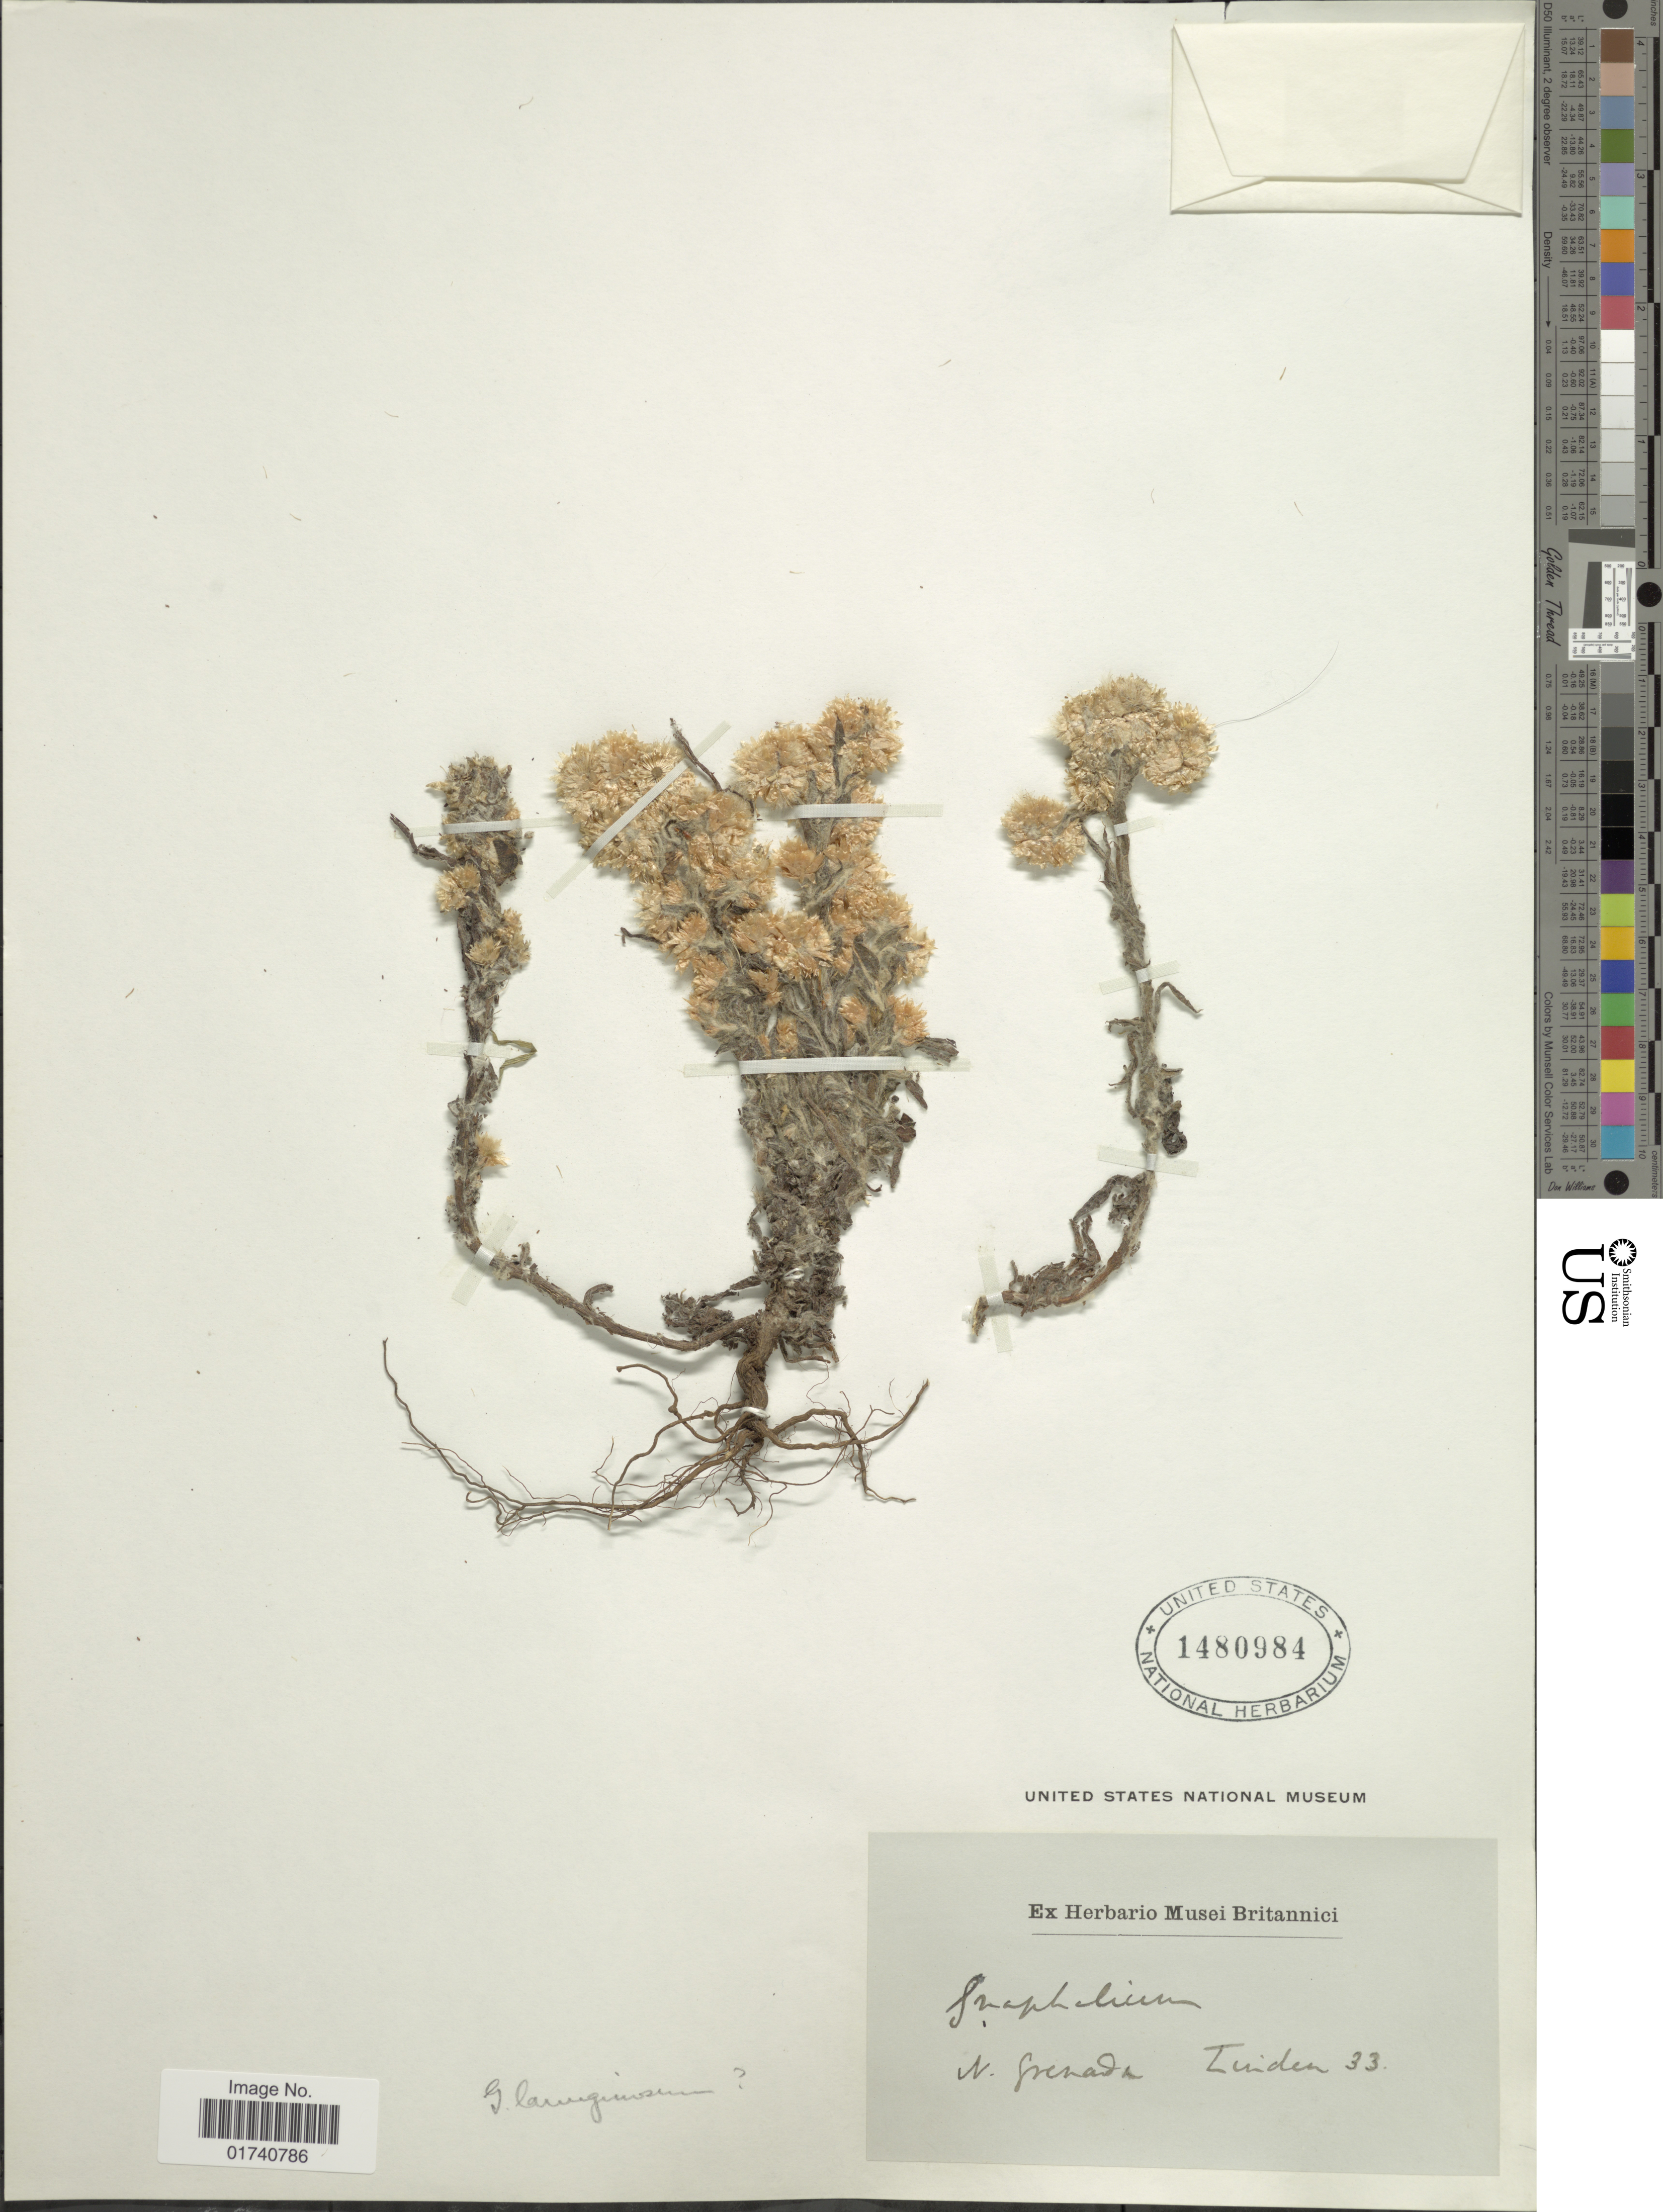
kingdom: Plantae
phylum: Tracheophyta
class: Magnoliopsida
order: Asterales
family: Asteraceae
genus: Pseudognaphalium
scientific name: Pseudognaphalium lanuginosum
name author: (Kunth) Anderb.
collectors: -- Linden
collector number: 33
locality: N. Grenada.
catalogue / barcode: US 1480984